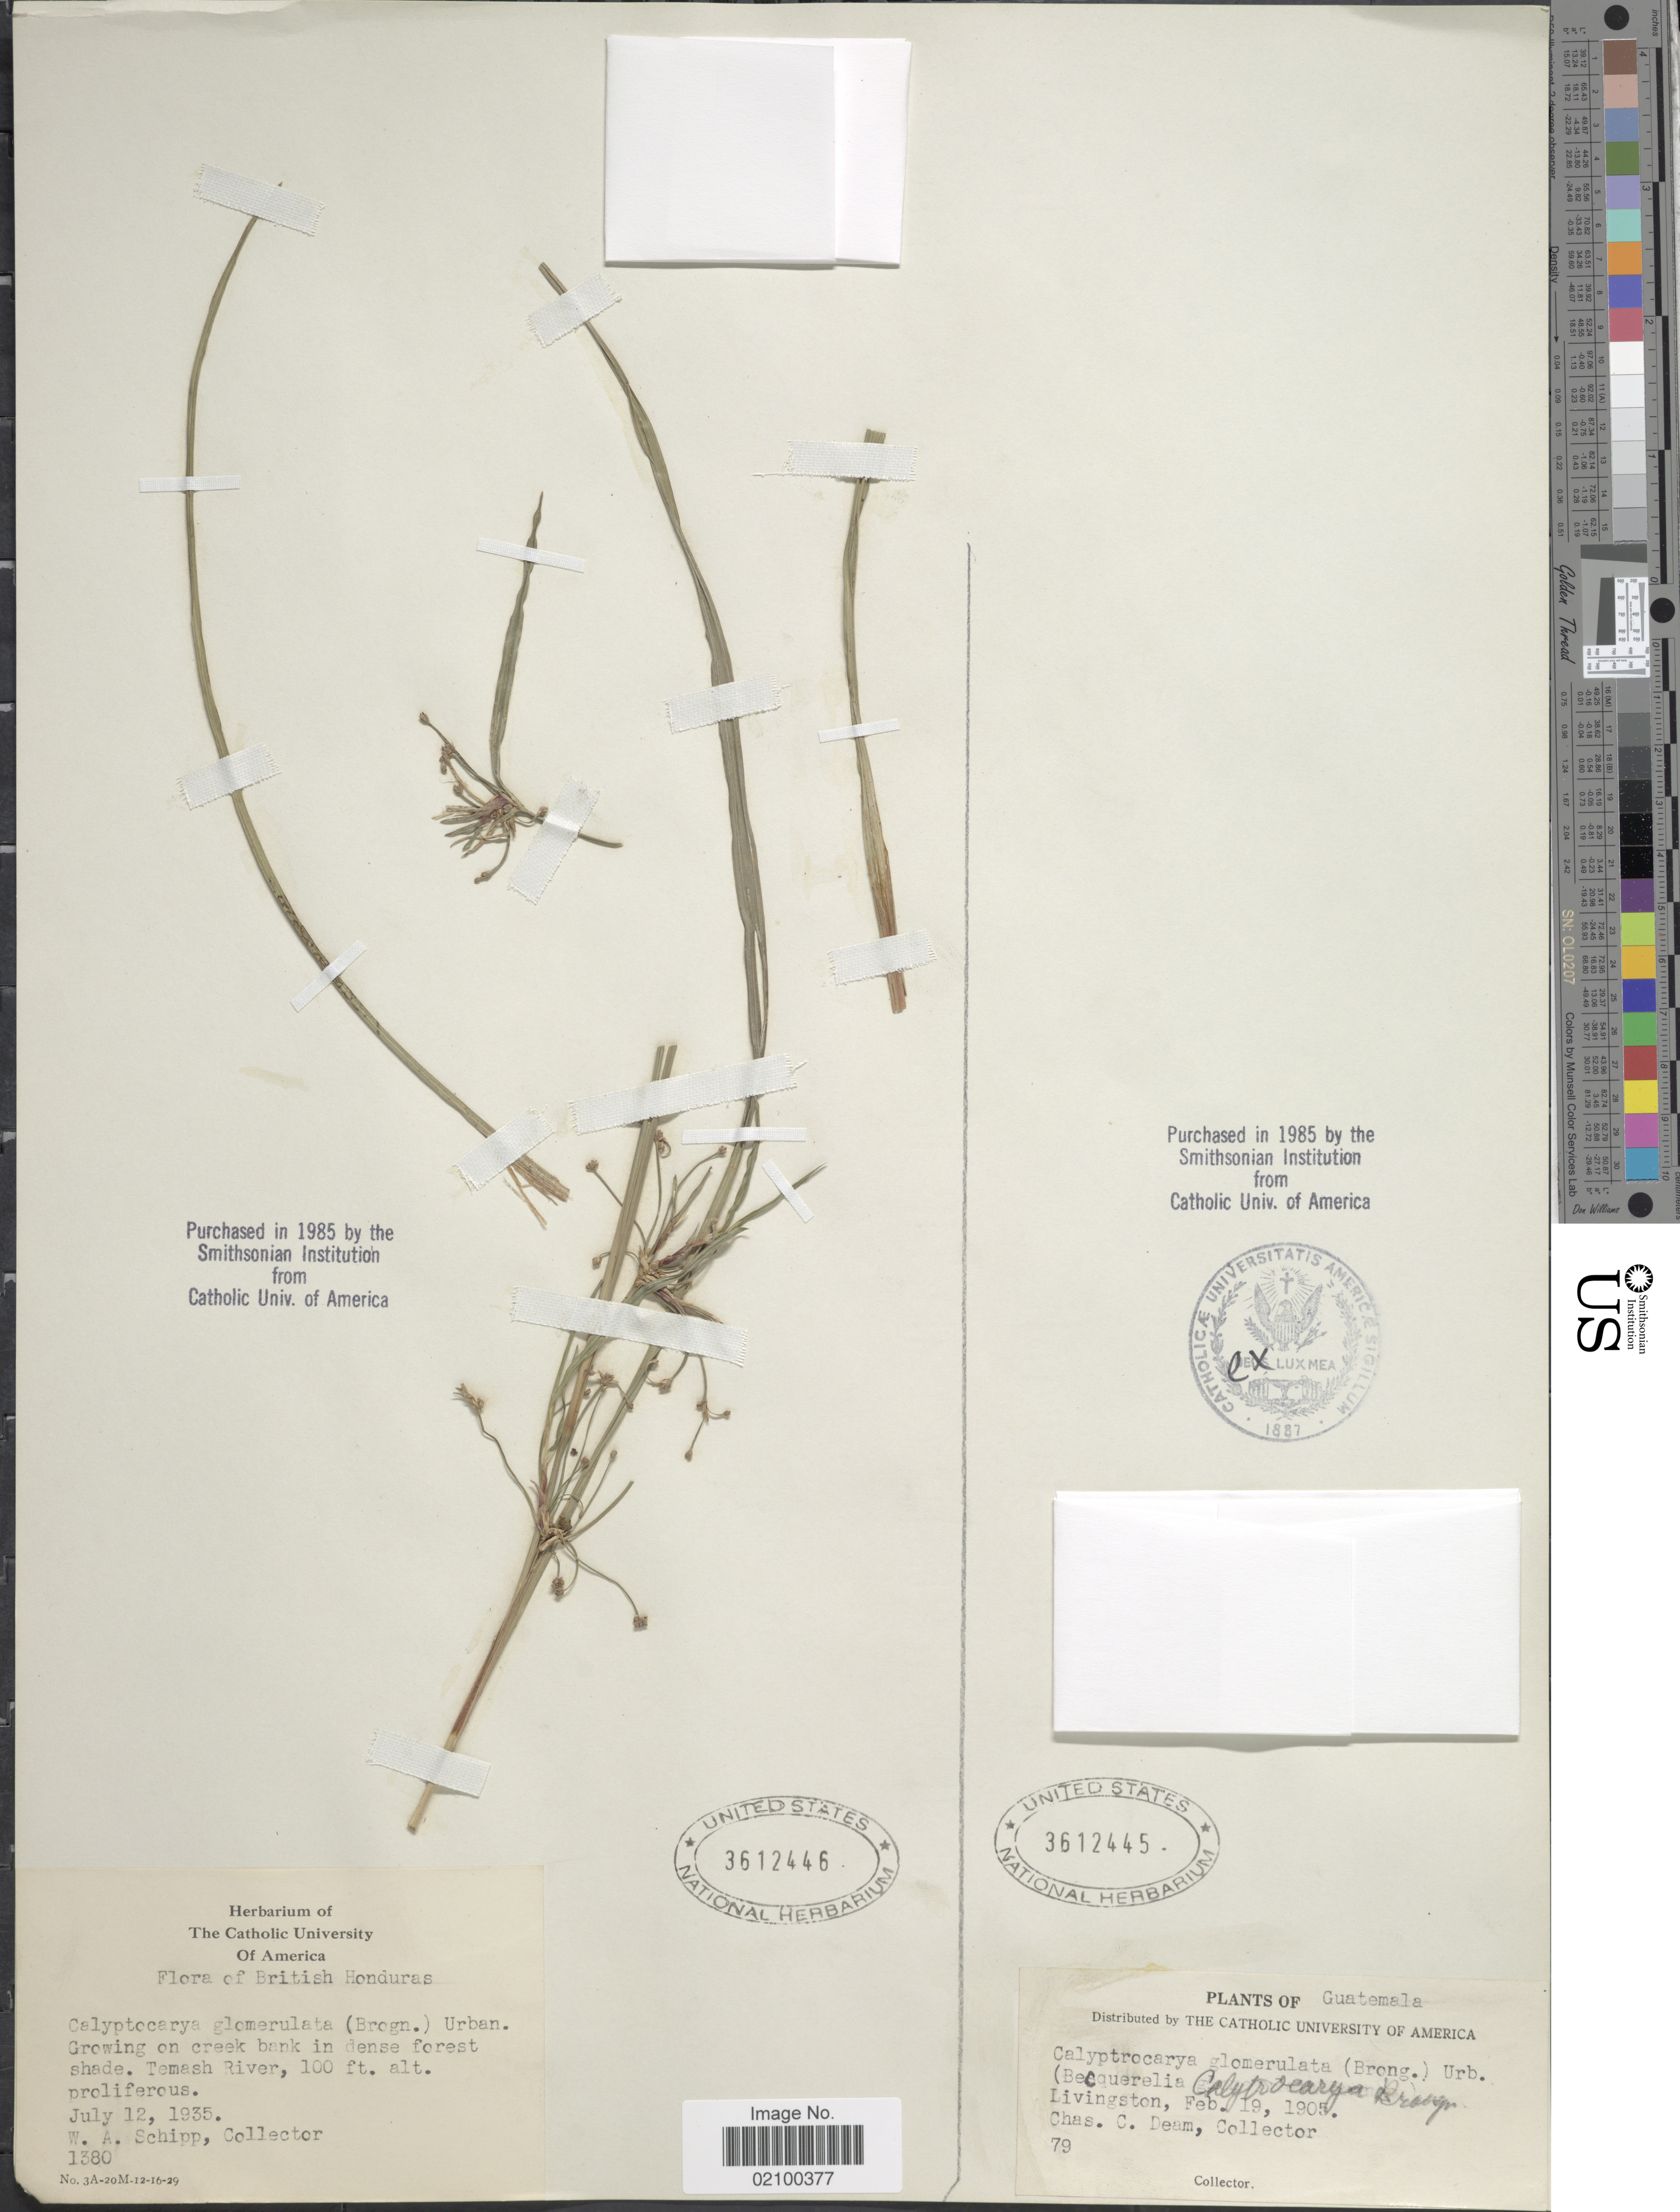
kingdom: Plantae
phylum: Tracheophyta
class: Liliopsida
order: Poales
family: Cyperaceae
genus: Calyptrocarya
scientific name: Calyptrocarya glomerulata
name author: (Brongn.) Urb.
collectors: C. C. Deam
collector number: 79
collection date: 1905-02-19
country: Guatemala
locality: Livingston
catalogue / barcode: US 3612445